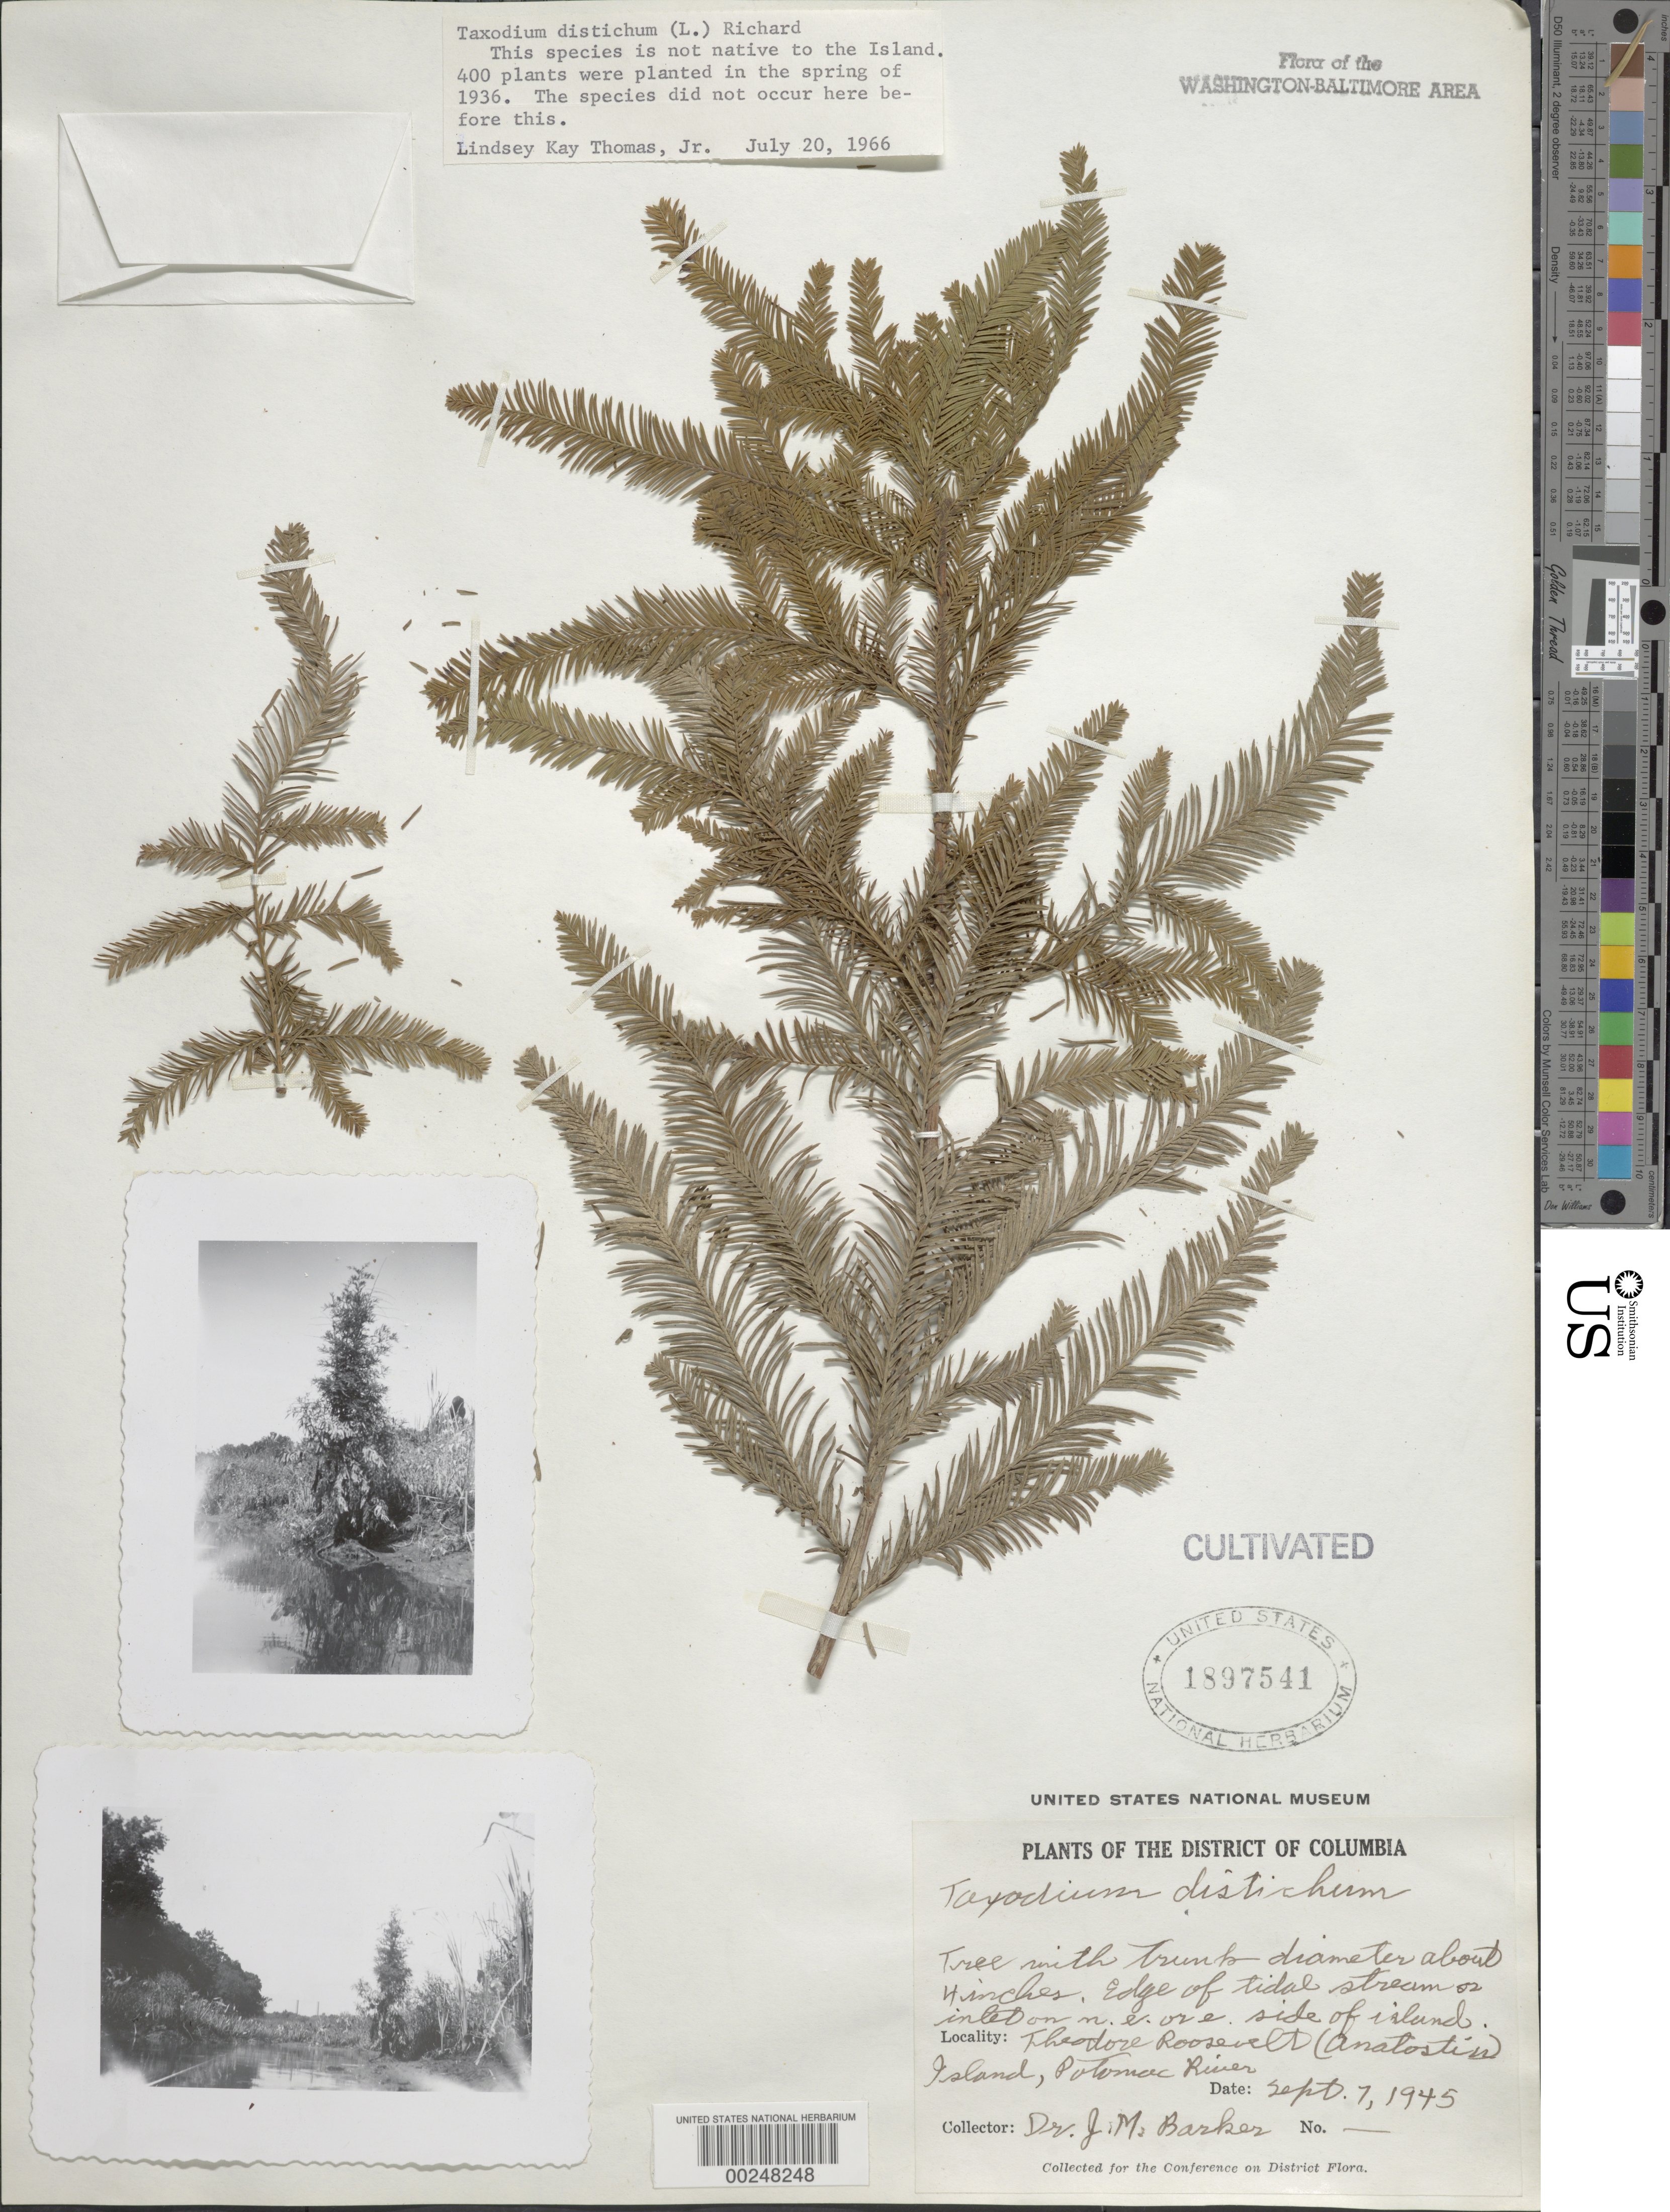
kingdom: Plantae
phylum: Tracheophyta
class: Pinopsida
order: Pinales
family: Cupressaceae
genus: Taxodium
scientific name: Taxodium distichum var. imbricarium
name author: (L.) Rich.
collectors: J. M. Baker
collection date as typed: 07 Sep 1945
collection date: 1945-09-07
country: United States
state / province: District of Columbia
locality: Theodore Roosevelt Island, Potomac River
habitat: Edge fo tidal stream or inlet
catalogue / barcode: US 1897541